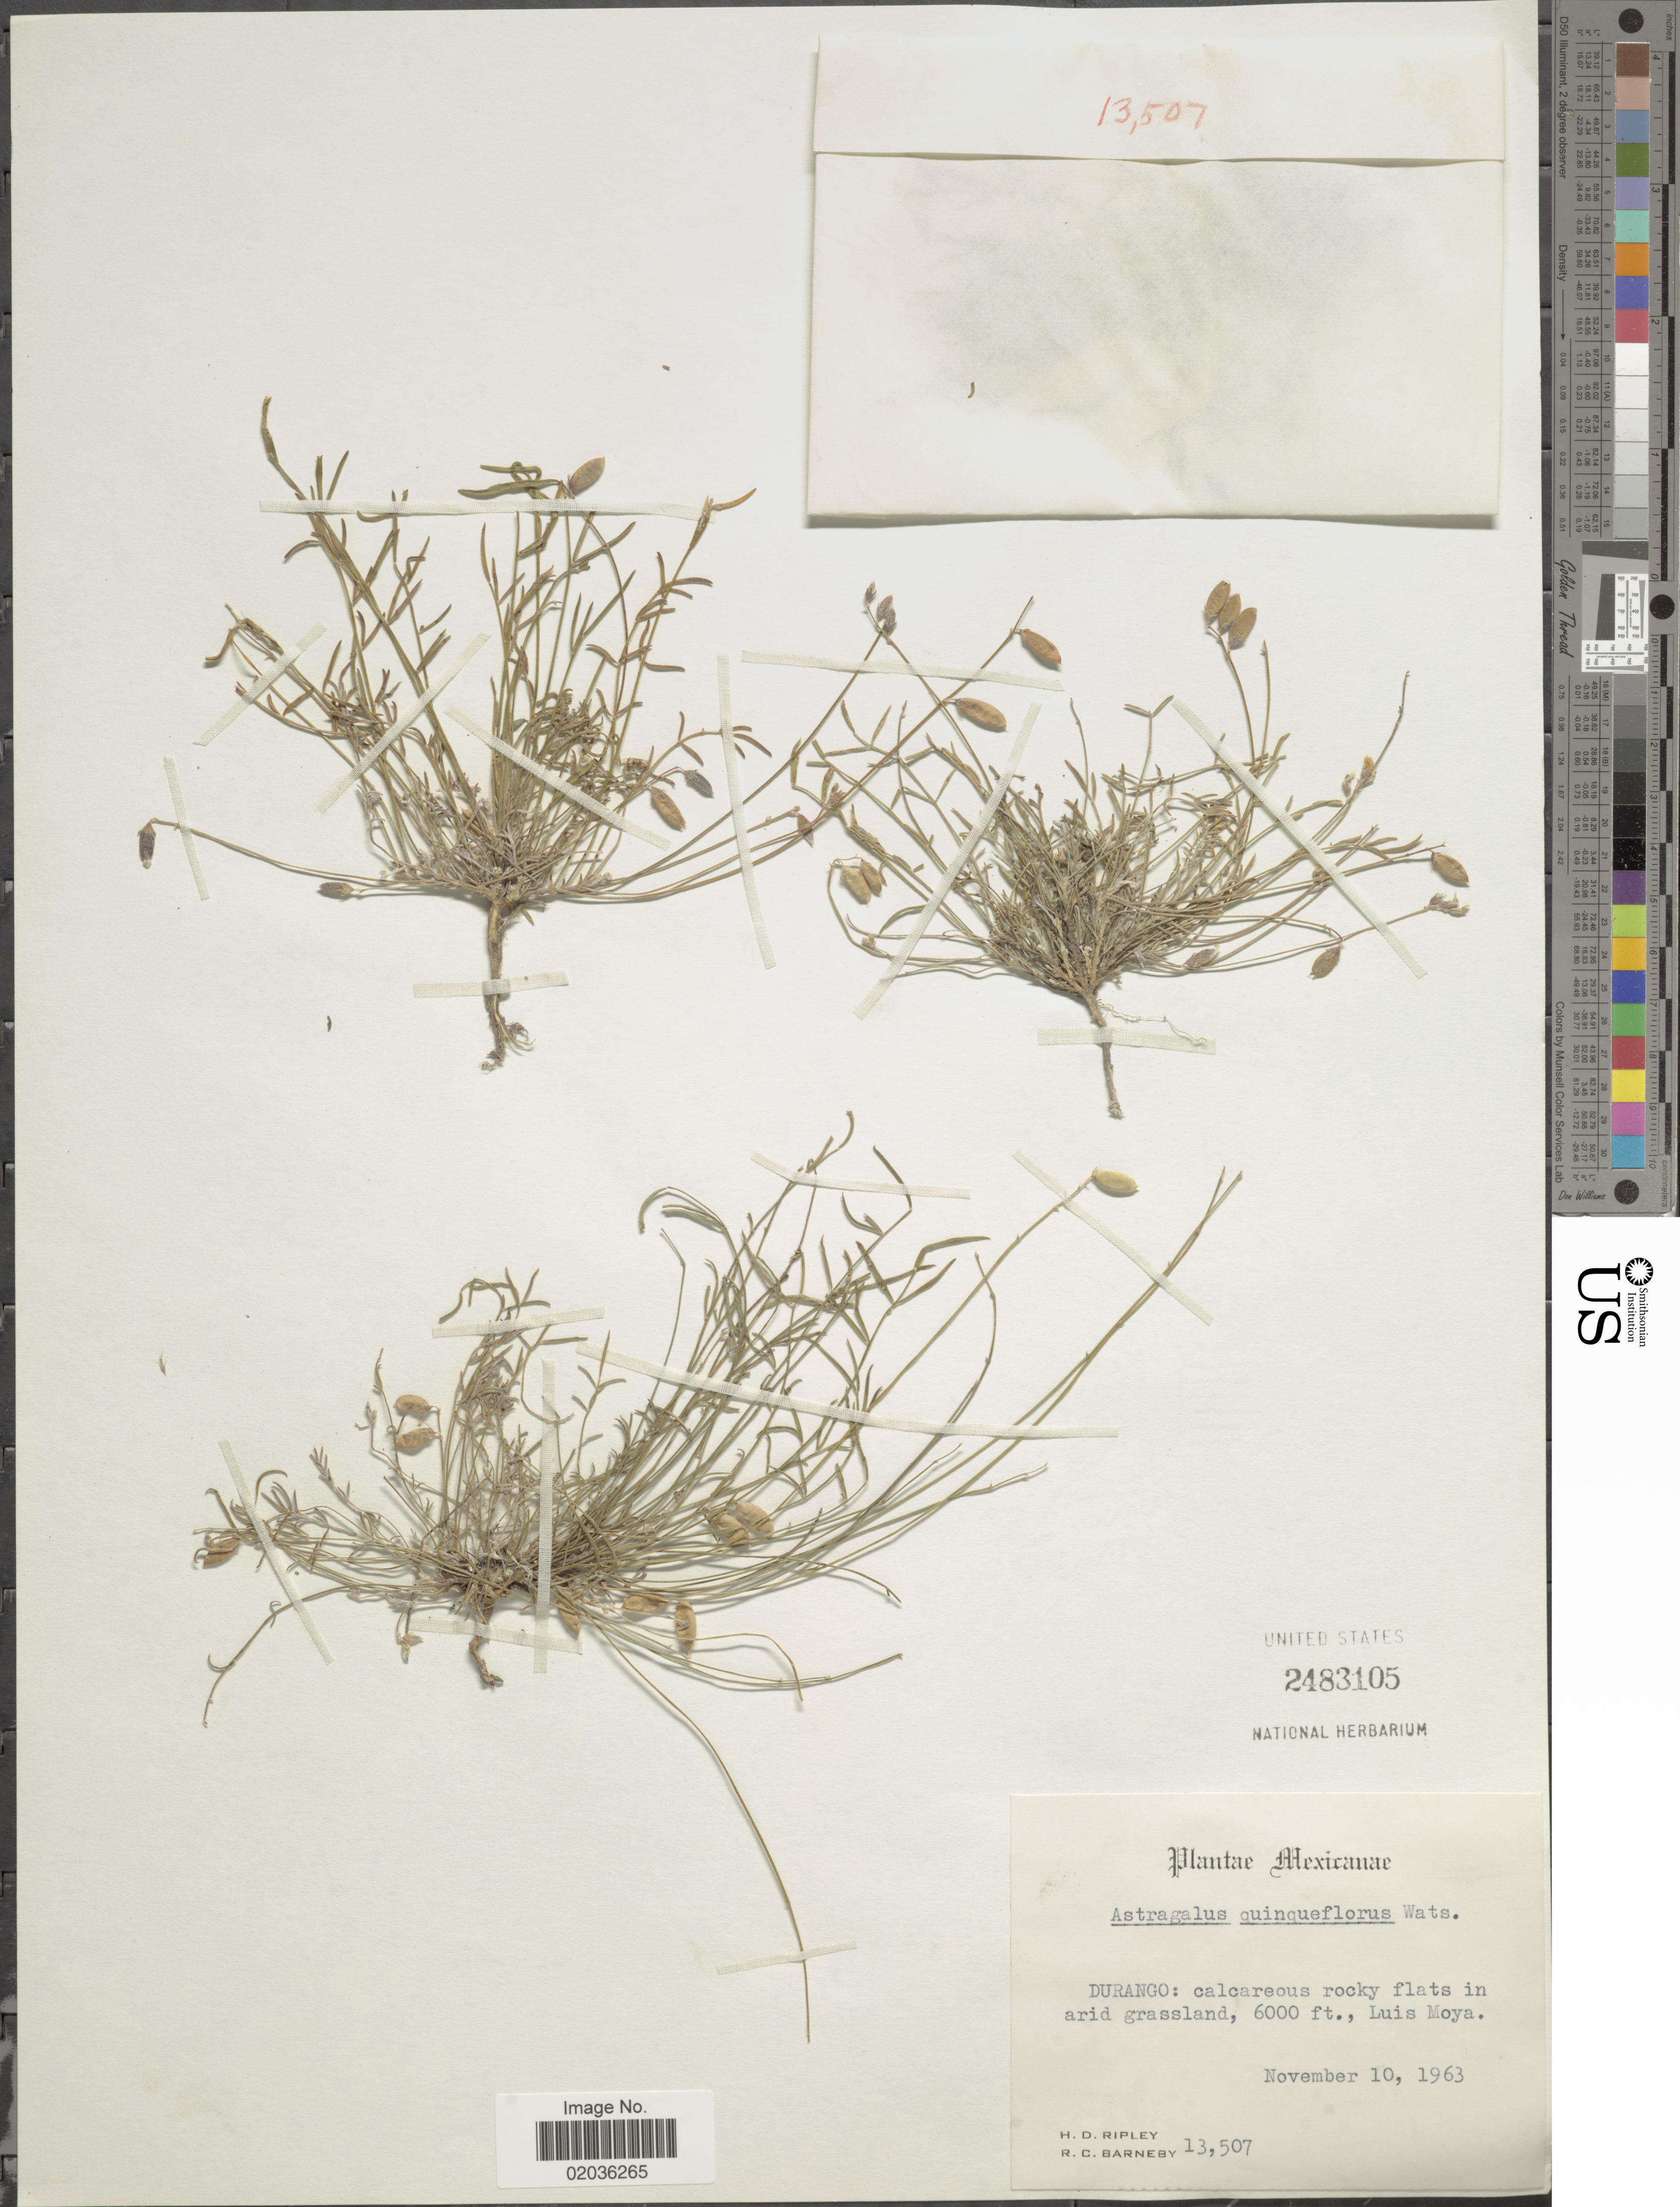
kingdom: Plantae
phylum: Tracheophyta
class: Magnoliopsida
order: Fabales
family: Fabaceae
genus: Astragalus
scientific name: Astragalus quinqueflorus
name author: S. Watson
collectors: H. Ripley & R. C. Barneby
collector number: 13507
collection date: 1963-11-10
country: Mexico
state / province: Durango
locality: Calcareous rocky flat in arid grassland., Luis Moya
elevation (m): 1829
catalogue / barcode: US 2483105